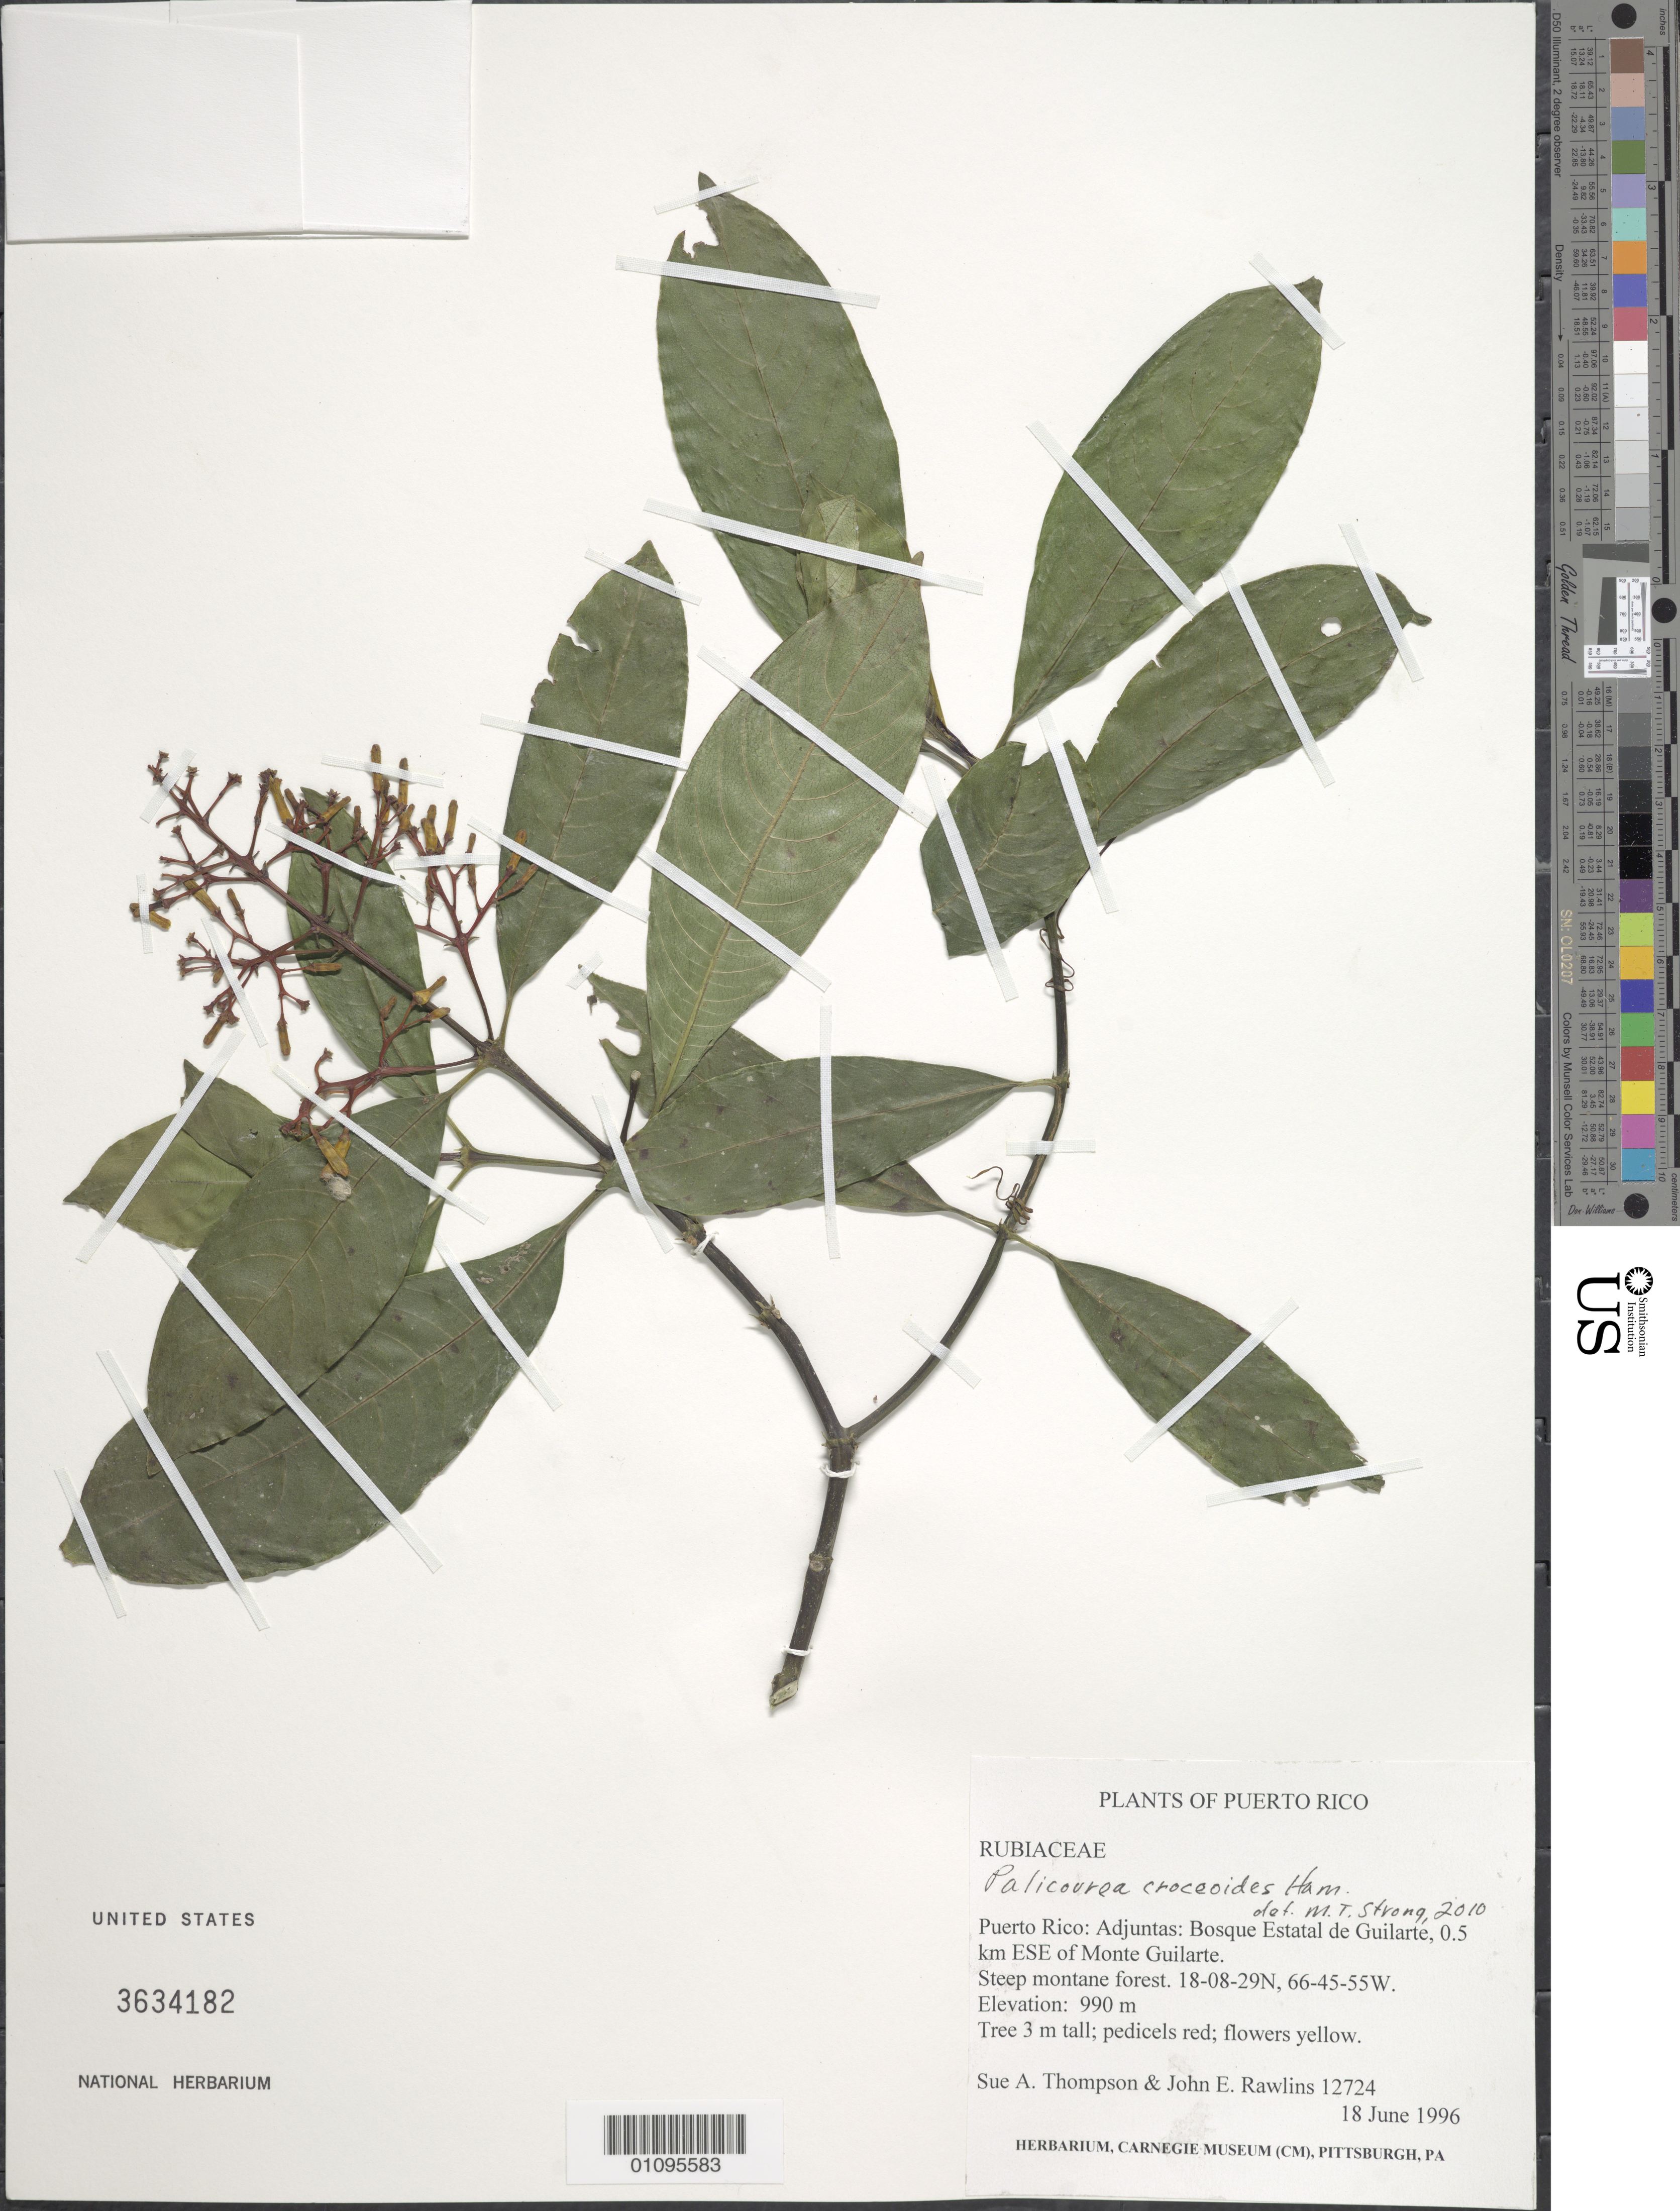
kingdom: Plantae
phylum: Tracheophyta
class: Magnoliopsida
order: Gentianales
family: Rubiaceae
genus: Palicourea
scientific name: Palicourea corceoides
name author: Ham.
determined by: Strong, M. T., (US), Smithsonian Institution - National Museum of Natural History (UNITED STATES)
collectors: S. A. Thompson & J. Rawlins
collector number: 12724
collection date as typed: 18 Jun 1996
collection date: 1996-06-18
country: Puerto Rico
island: Puerto Rico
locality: Adjuntas: Bosque Estatal de Guilarte, 0.5 km ESE of Monte Guilarte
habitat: Steep montane forest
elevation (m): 990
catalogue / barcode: US 3634182